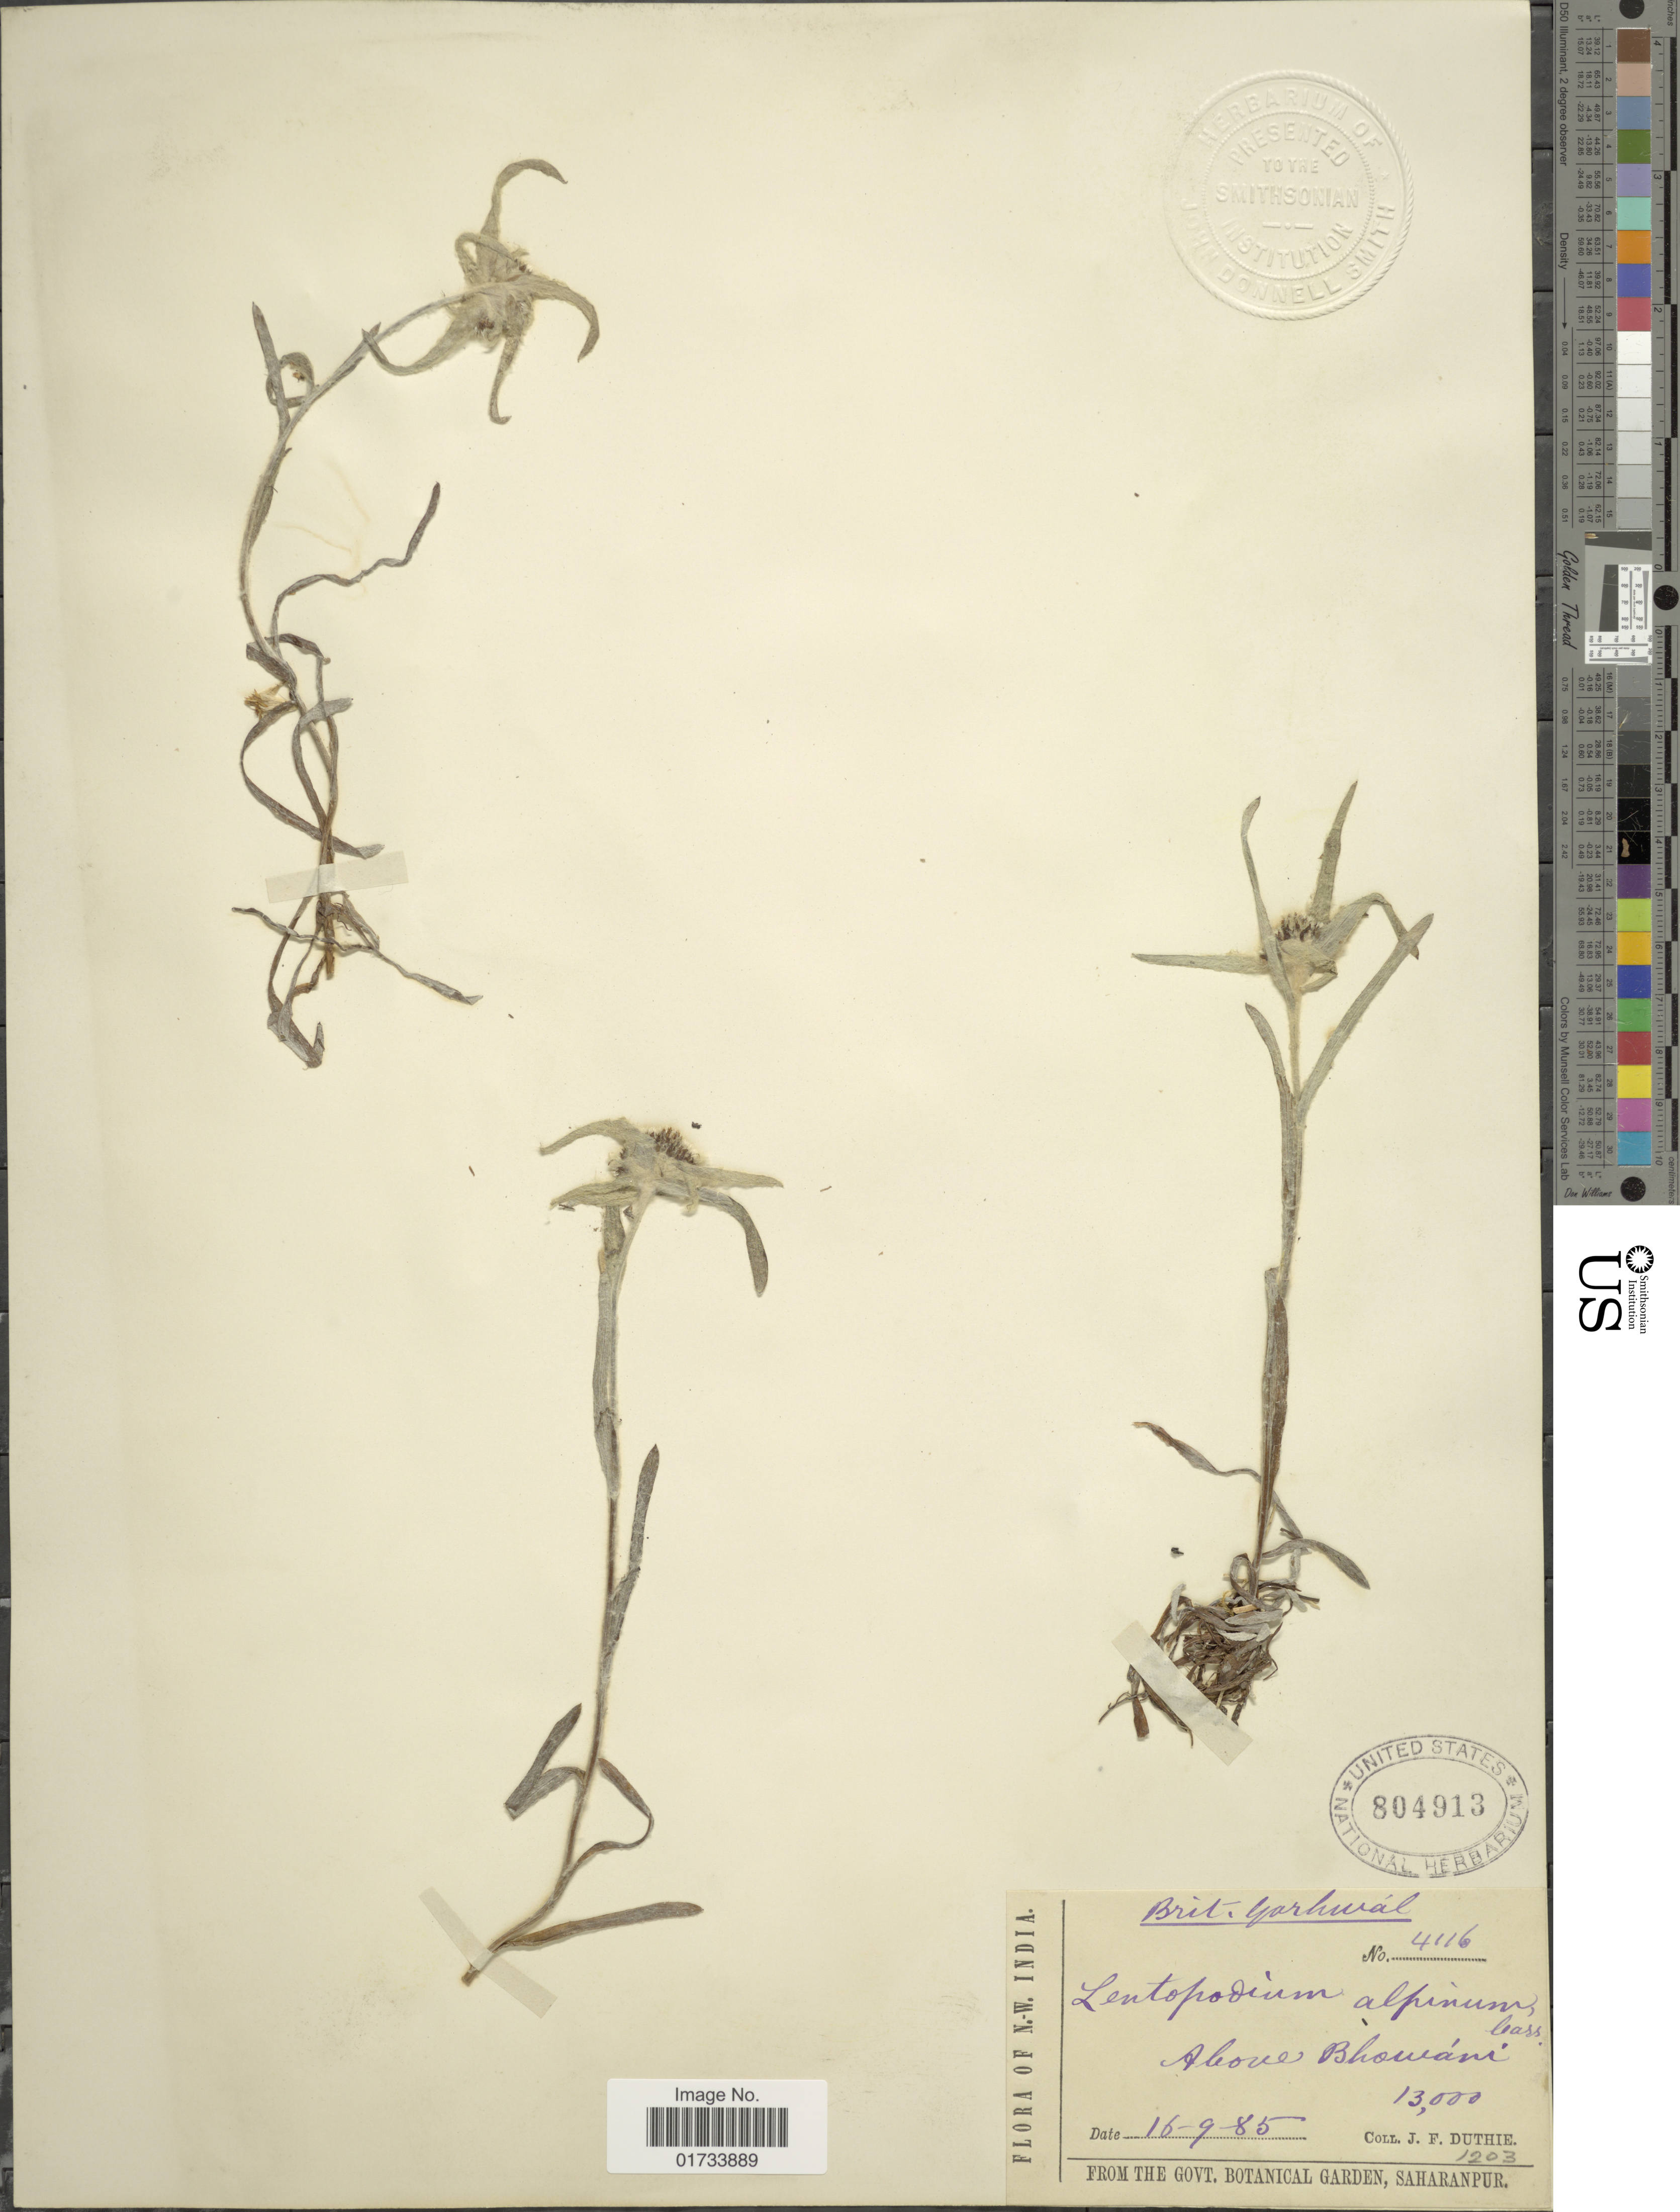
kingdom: Plantae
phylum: Tracheophyta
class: Magnoliopsida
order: Asterales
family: Asteraceae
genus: Leontopodium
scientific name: Leontopodium alpinum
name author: Cass.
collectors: J. F. Duthie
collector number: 4116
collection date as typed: Transcribed d/m/y: 16/9/85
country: India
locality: N.W. India, above Bhowáni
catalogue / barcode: US 804913